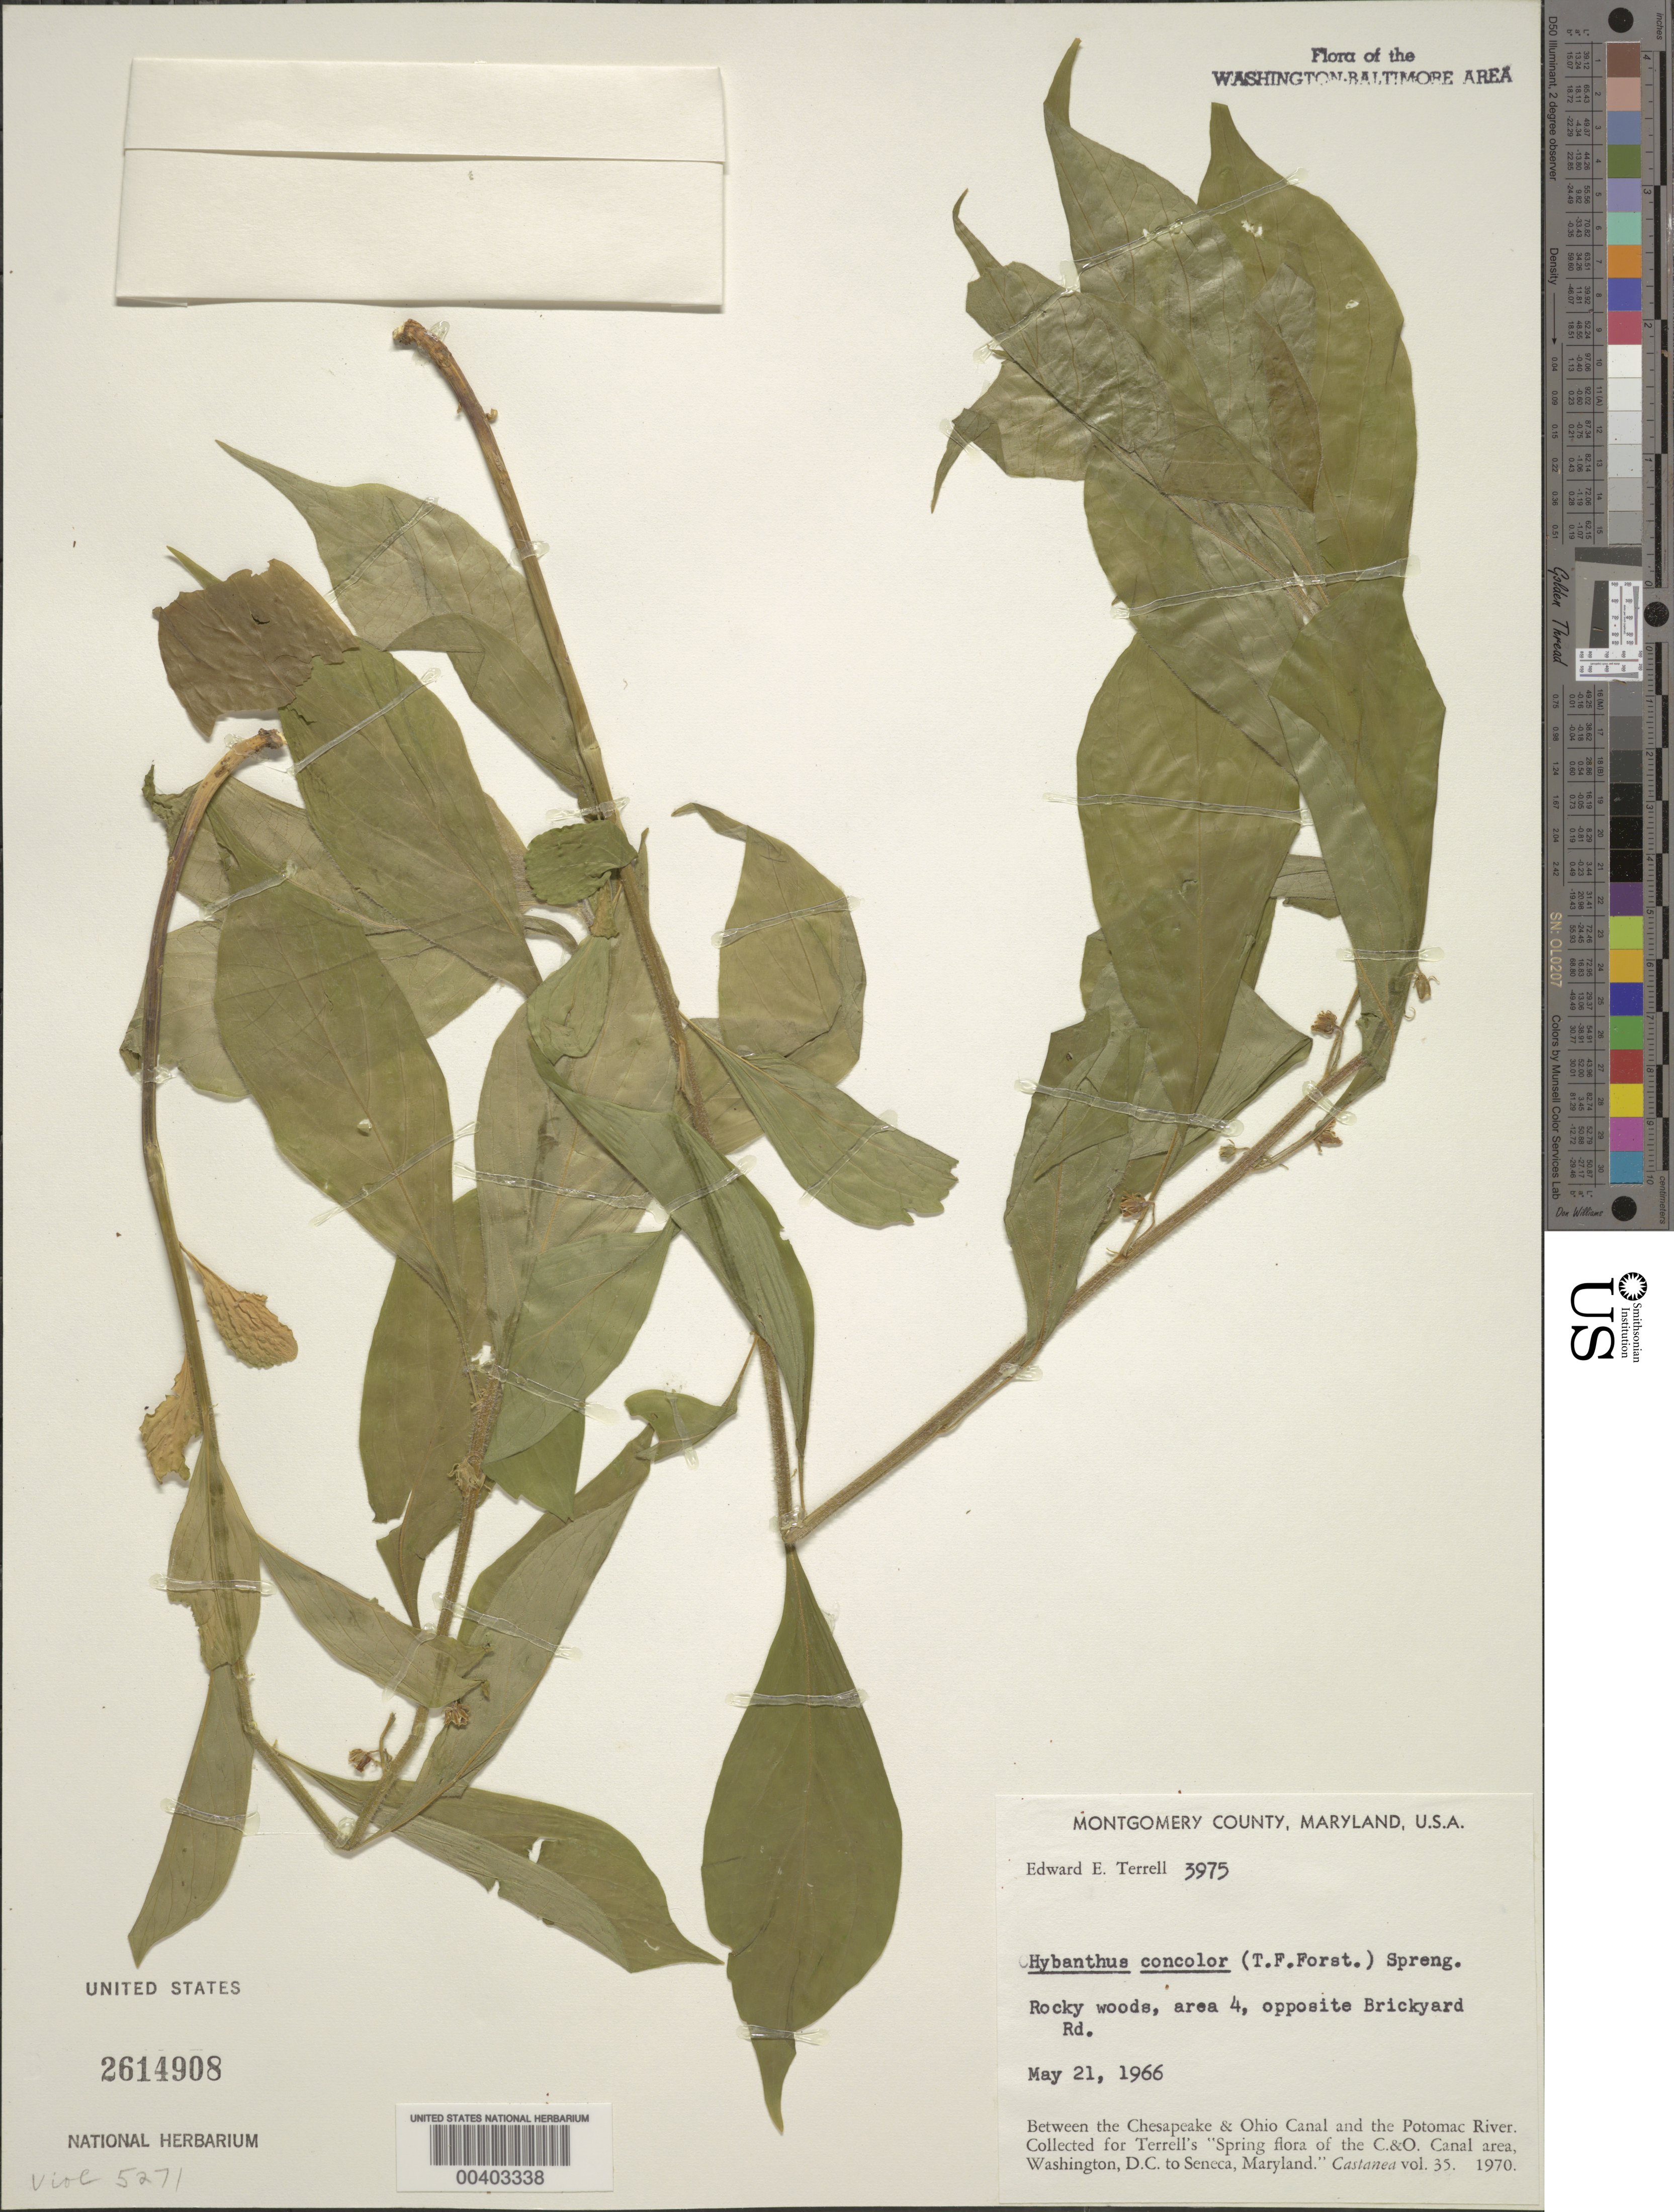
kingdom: Plantae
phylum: Tracheophyta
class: Magnoliopsida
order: Malpighiales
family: Violaceae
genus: Cubelium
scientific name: Cubelium concolor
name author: (T.F. Forst.) Raf. ex Britton & A. Br.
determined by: Strong, Mark T., (BOT), Smithsonian Institution - National Museum of Natural History (UNITED STATES)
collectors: E. E. Terrell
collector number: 3975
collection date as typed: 21 May 1966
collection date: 1966-05-21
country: United States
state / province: Maryland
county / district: Montgomery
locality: Between C & O Canal and Potomac C. & O. Canal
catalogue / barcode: US 2614908